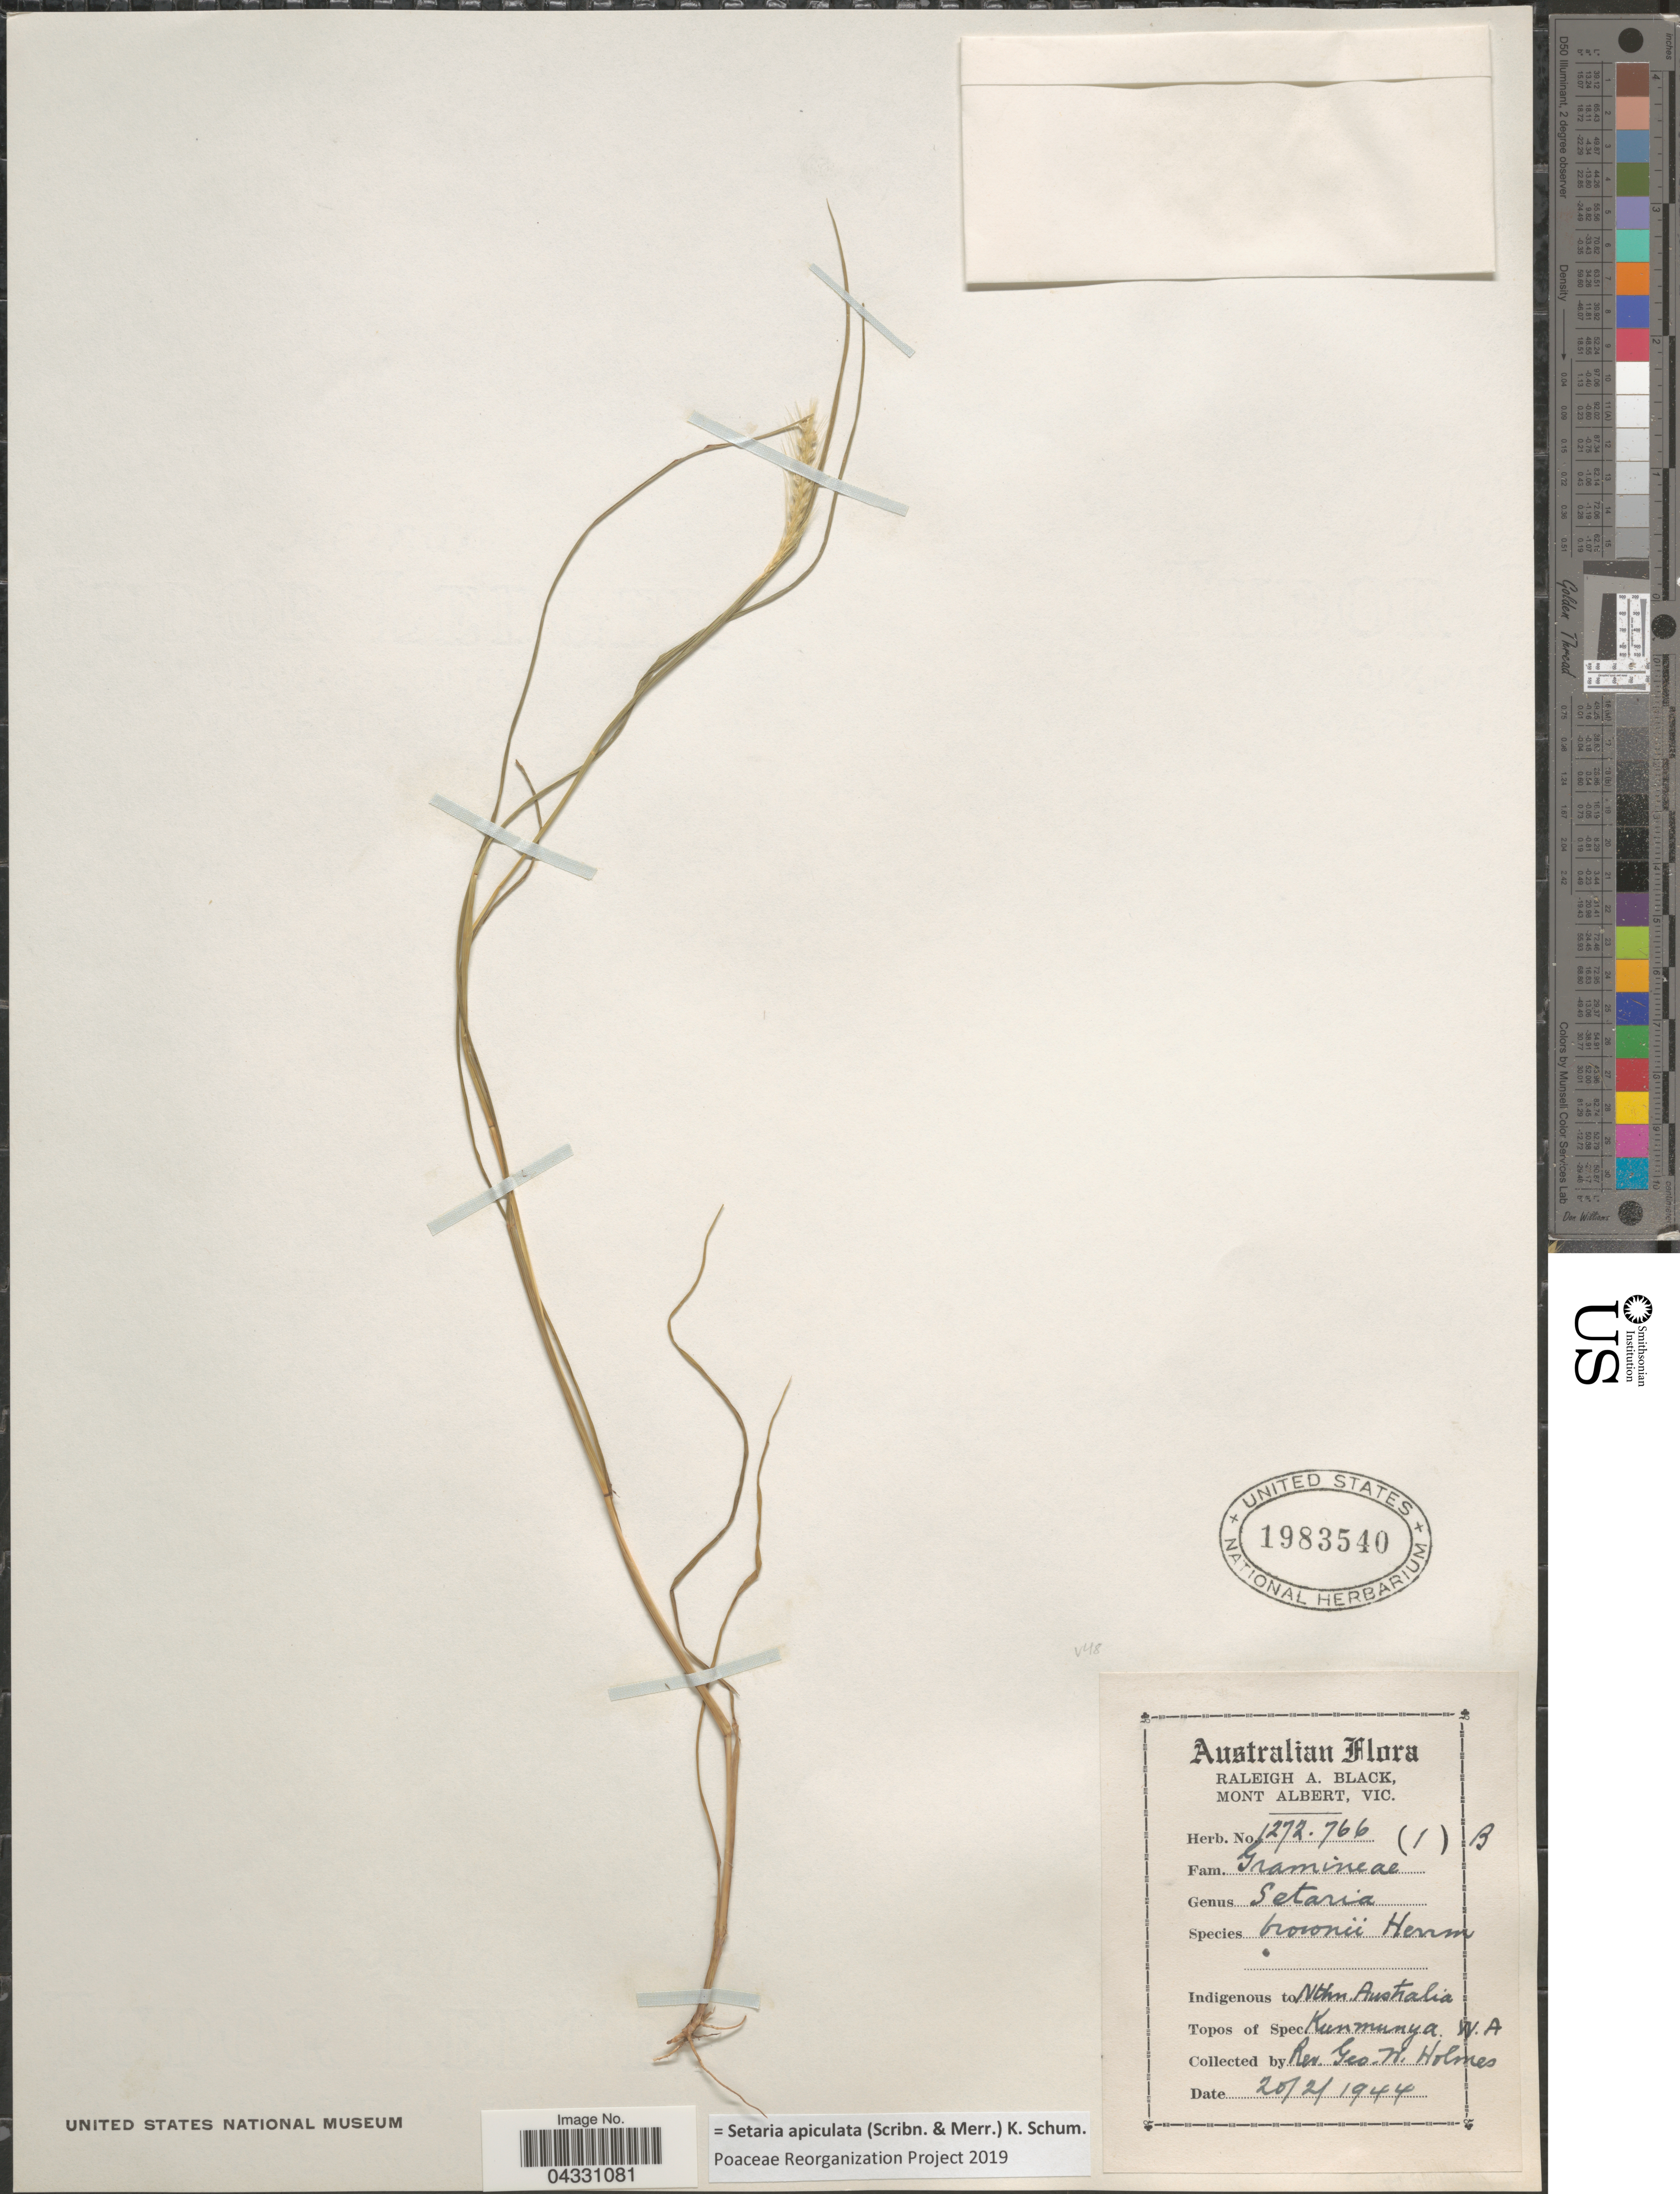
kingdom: Plantae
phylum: Tracheophyta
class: Liliopsida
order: Poales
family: Poaceae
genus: Setaria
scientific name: Setaria apiculata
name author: (Scribn. & Merr.) K. Schum.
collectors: G. Holmes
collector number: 1272.766(1)B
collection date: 1944-02-20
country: Australia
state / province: Western Australia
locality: Kunmunya.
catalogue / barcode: US 1983540